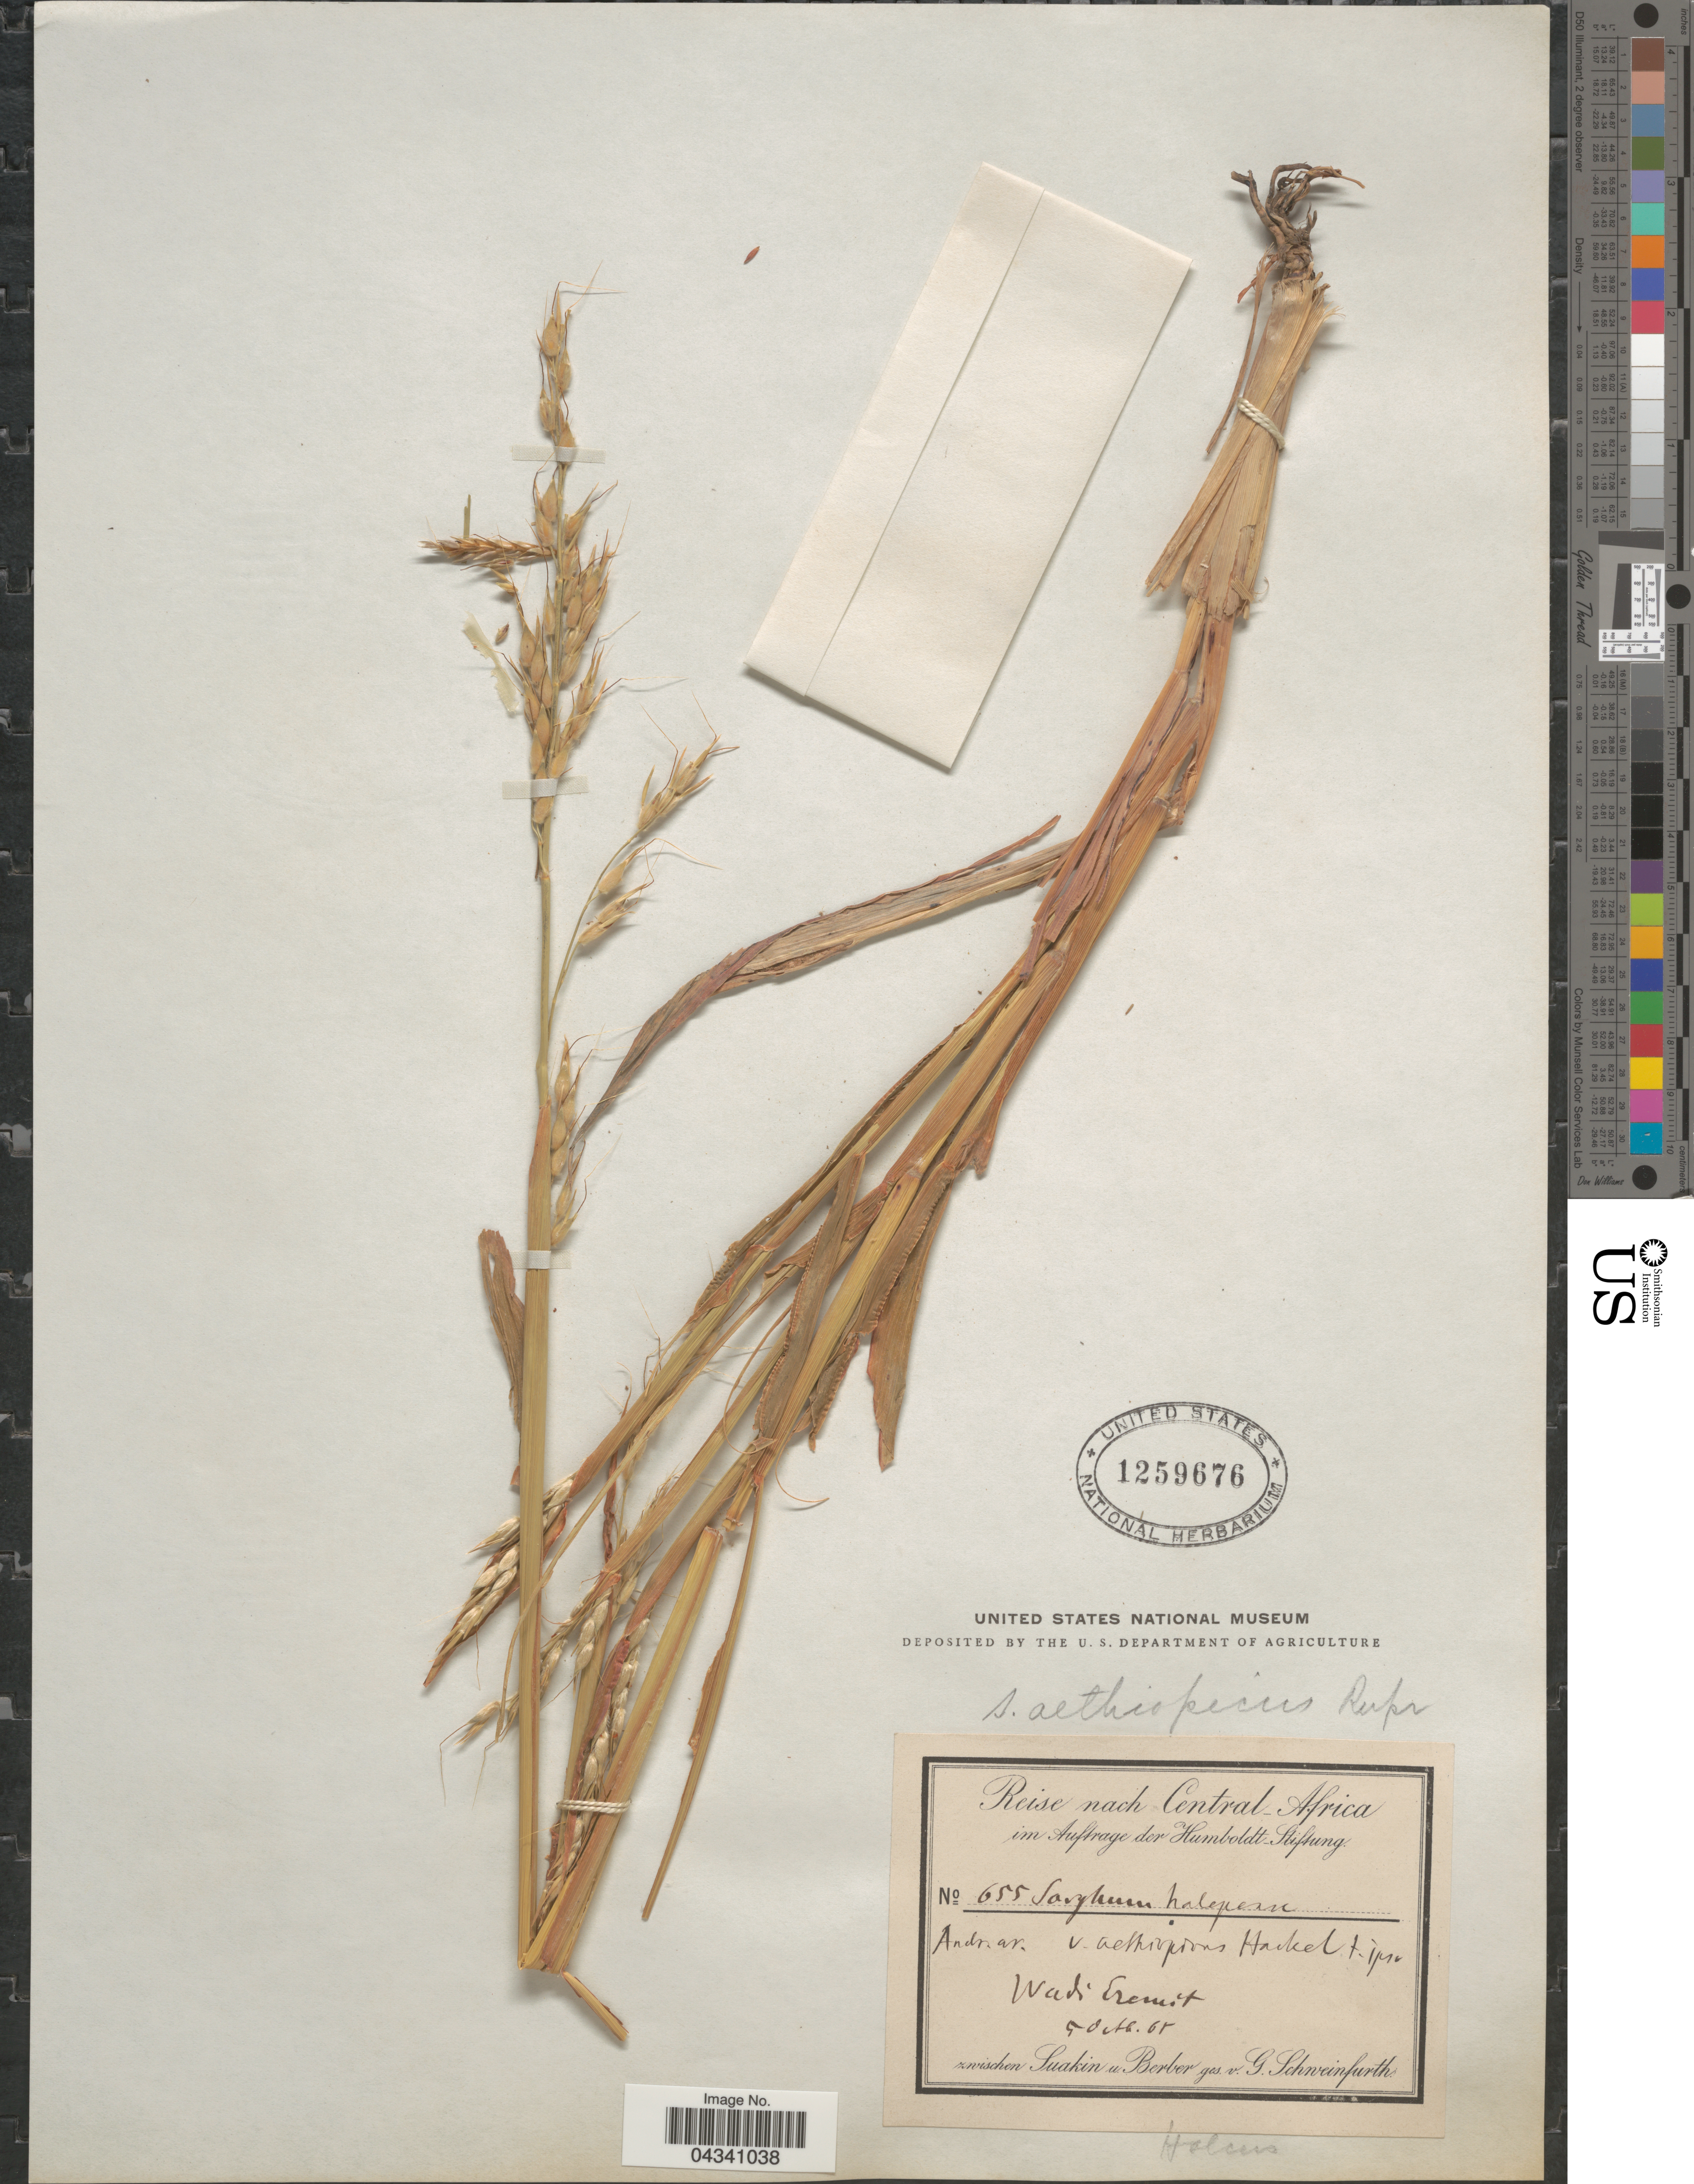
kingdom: Plantae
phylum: Tracheophyta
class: Liliopsida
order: Poales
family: Poaceae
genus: Sorghum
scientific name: Sorghum arundinaceum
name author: (Desv.) Stapf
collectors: G. A. Schweinfurth (herbarium)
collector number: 655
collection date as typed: Transcribed d/m/y: 5/10/68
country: Sudan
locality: Reise nach Central-Africa. im Auftrage der Humboldt Stiftung. Wadi Eremit.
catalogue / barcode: US 1259676